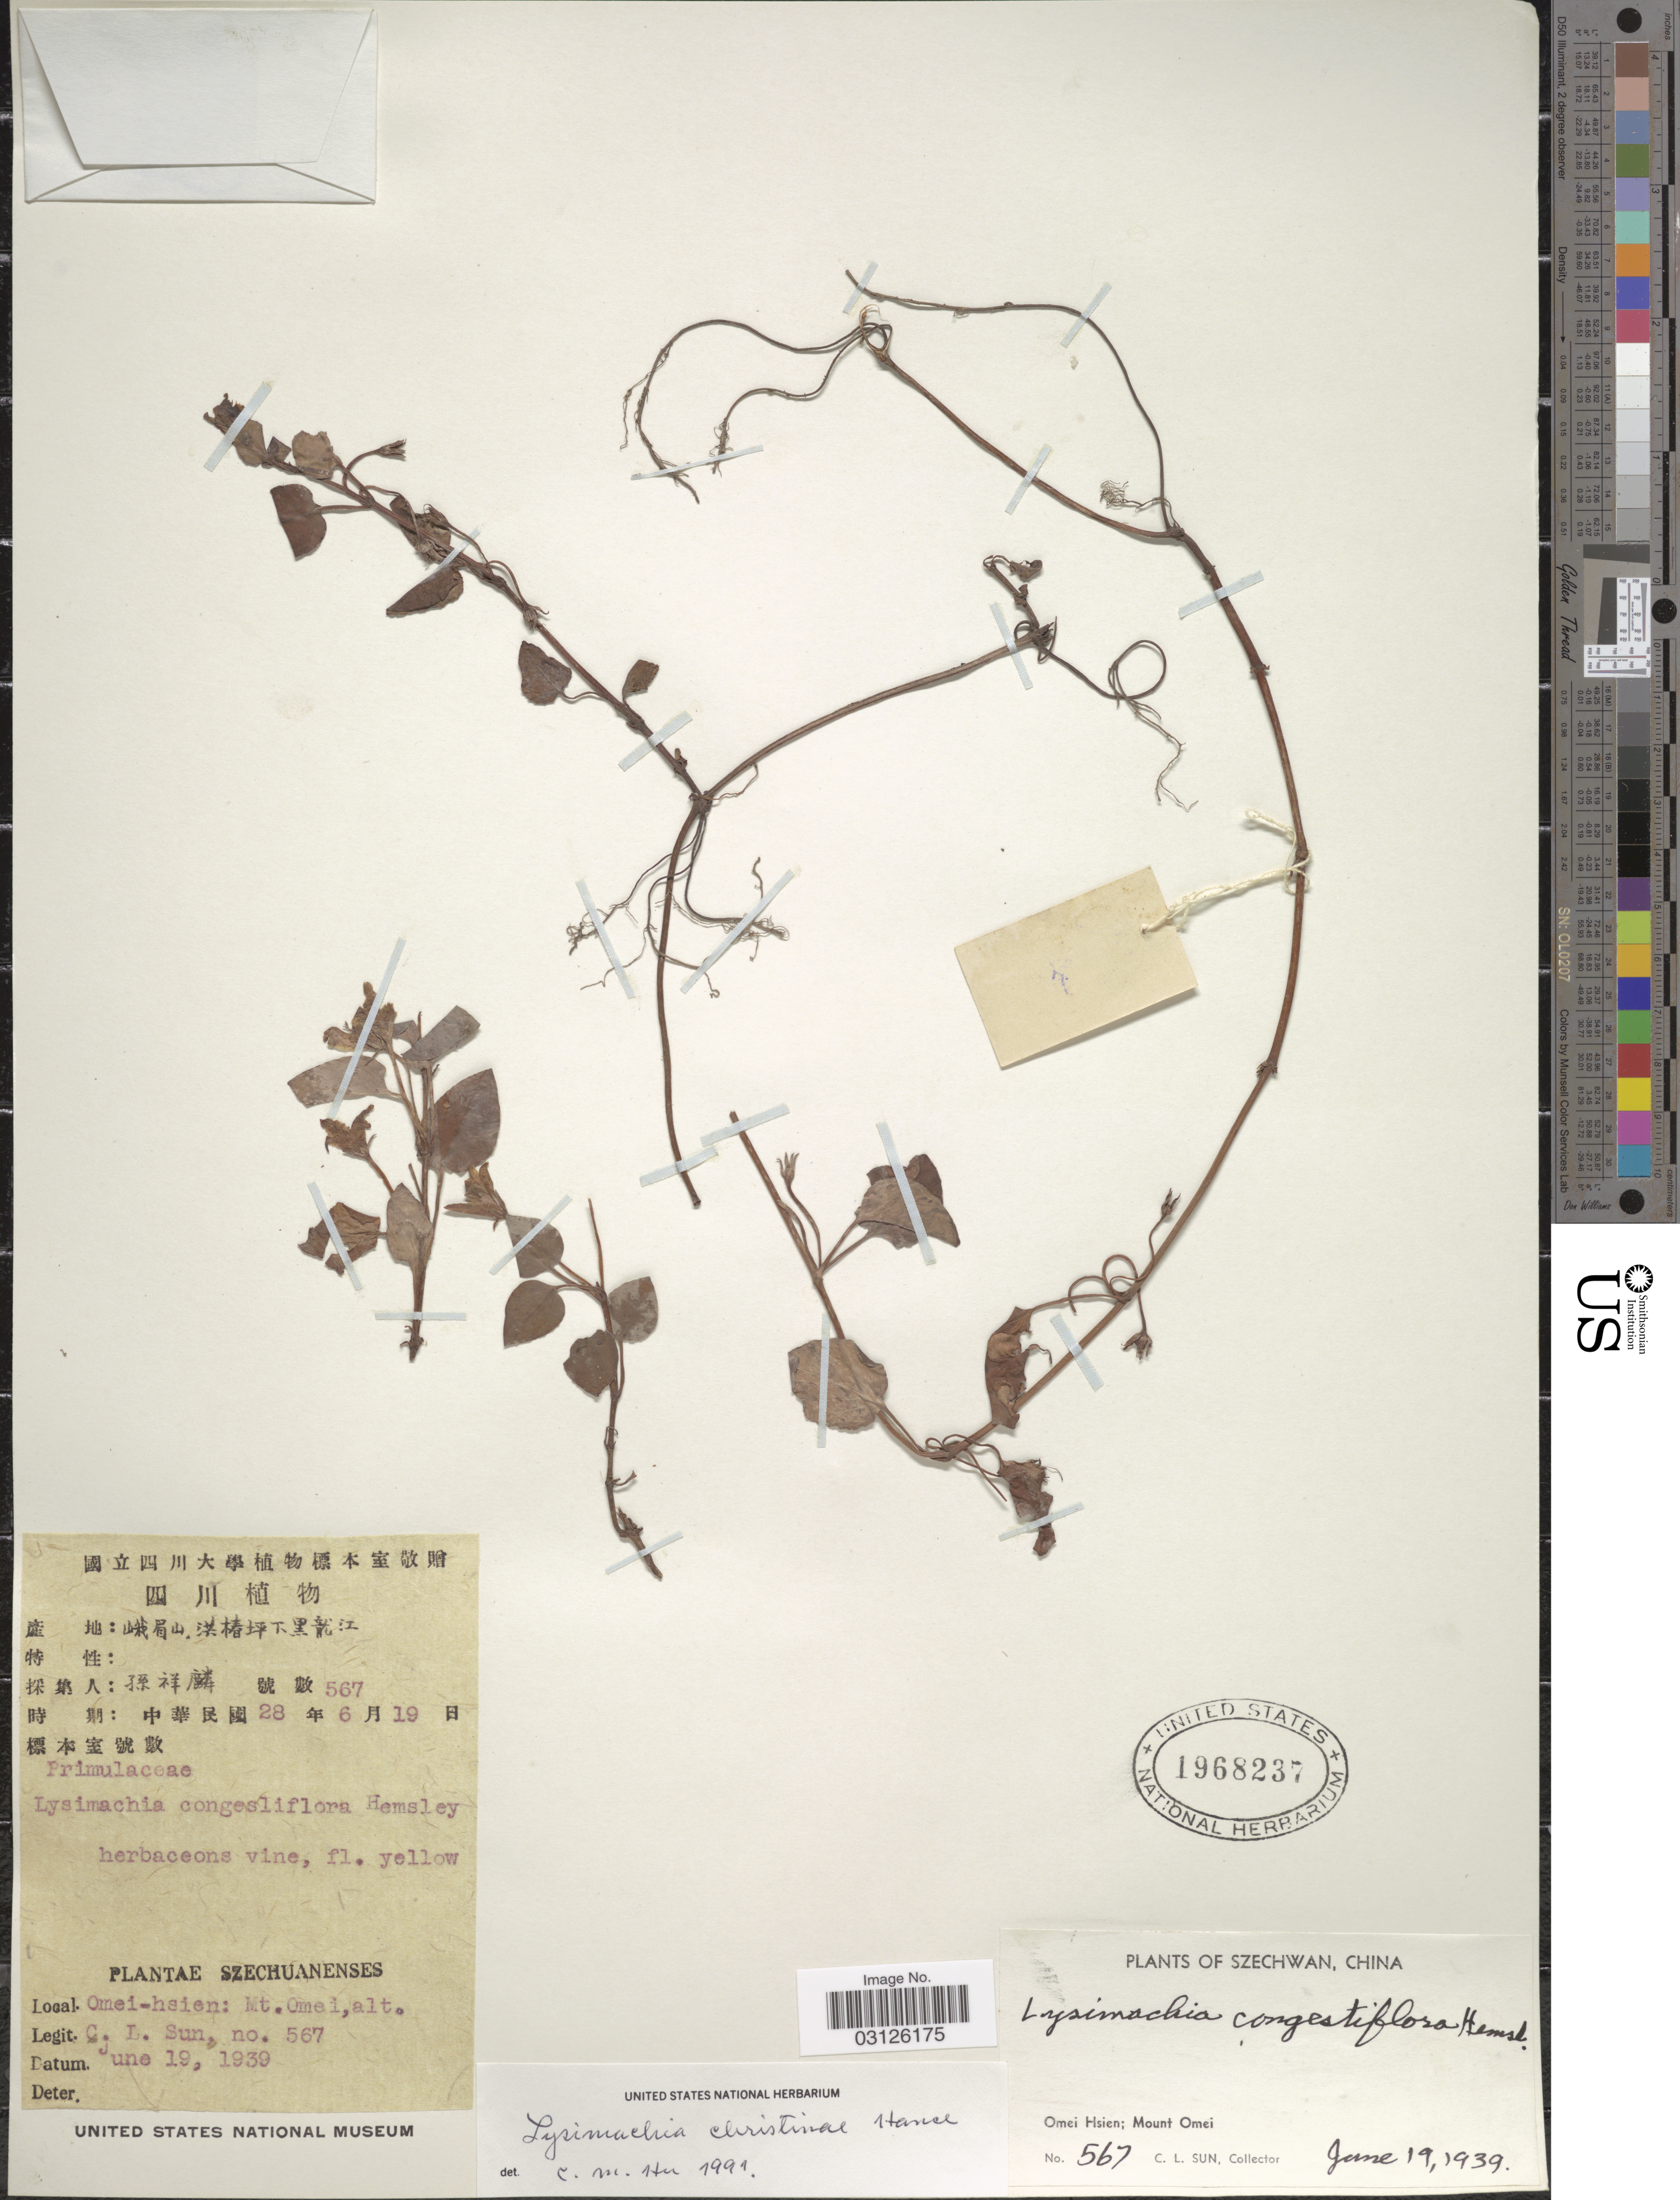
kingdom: Plantae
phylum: Tracheophyta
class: Magnoliopsida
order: Ericales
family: Primulaceae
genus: Lysimachia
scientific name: Lysimachia christinae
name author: Hance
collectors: C. Sun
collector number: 567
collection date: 1939-06-19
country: China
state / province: Sichuan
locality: Szechwan. Omei Hsien: Mount Omei.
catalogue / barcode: US 1968237